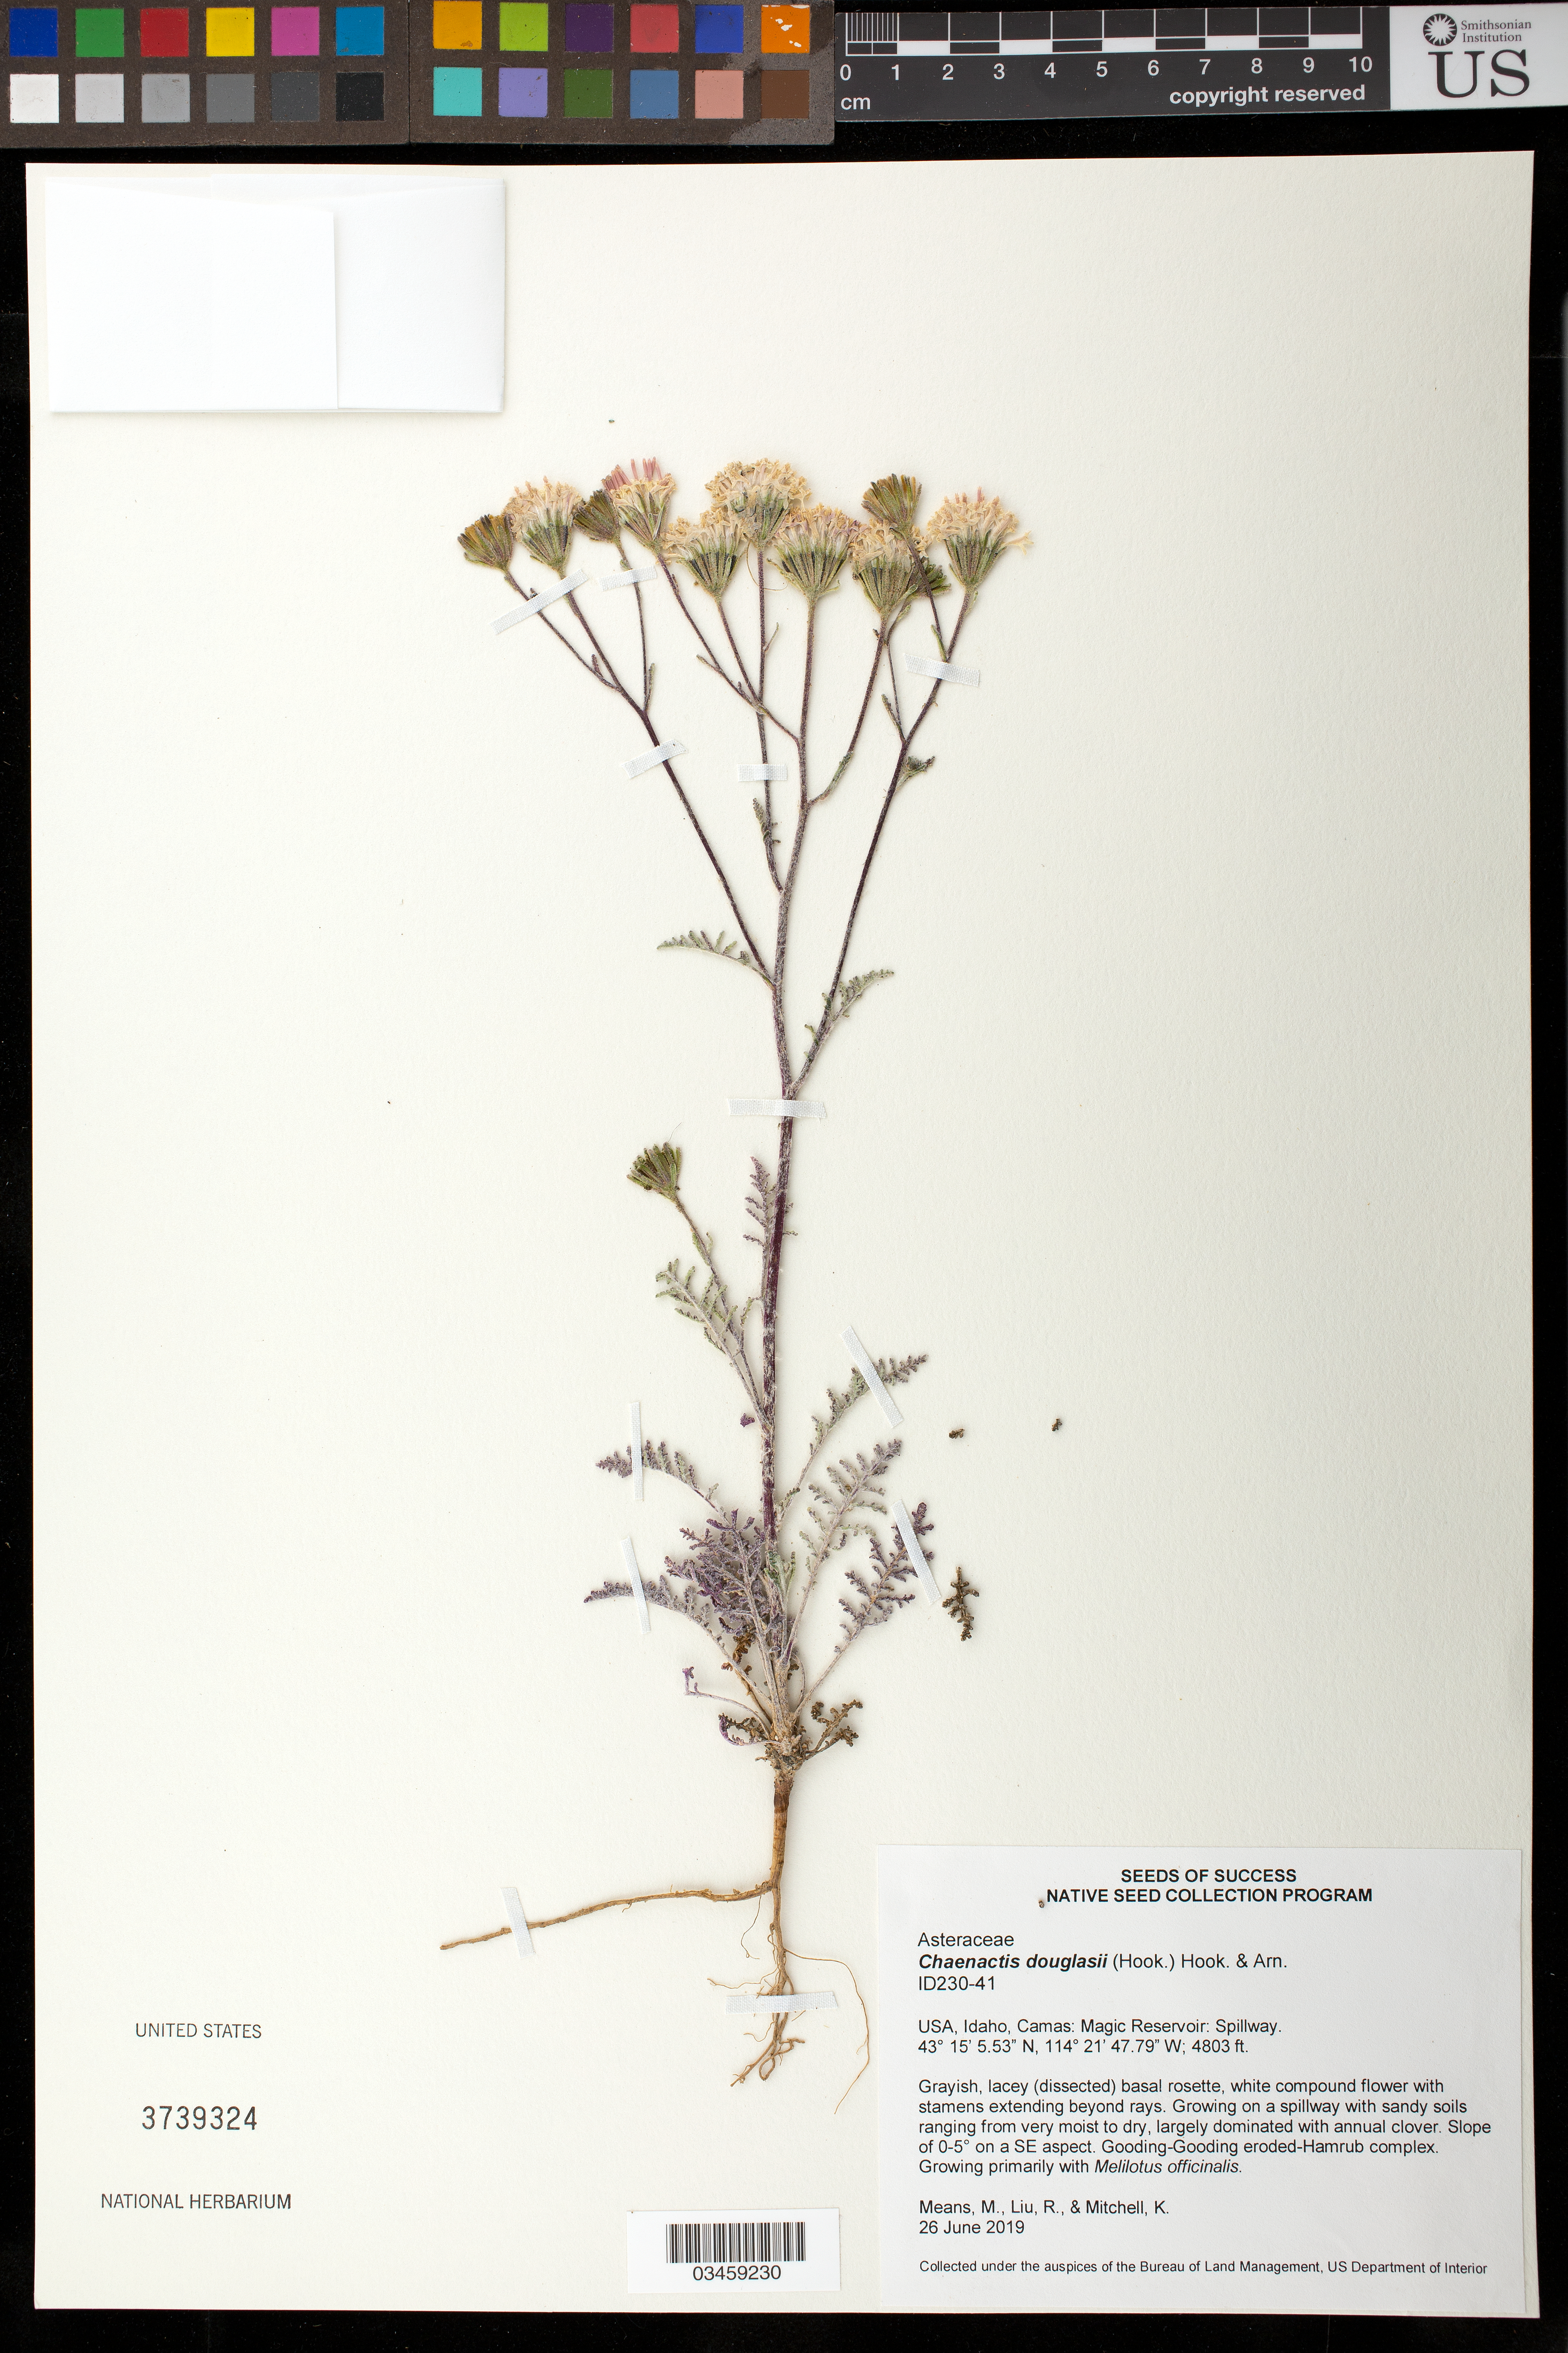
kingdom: Plantae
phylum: Tracheophyta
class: Magnoliopsida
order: Asterales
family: Asteraceae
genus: Chaenactis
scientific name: Chaenactis douglasii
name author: Hook. & Arn.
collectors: M. Means, M. Liu & K. Mitchell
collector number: ID230-41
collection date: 2019-06-26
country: United States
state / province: Idaho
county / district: Camas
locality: Magic Reservoir, Spillway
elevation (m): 1464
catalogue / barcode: US 3739324